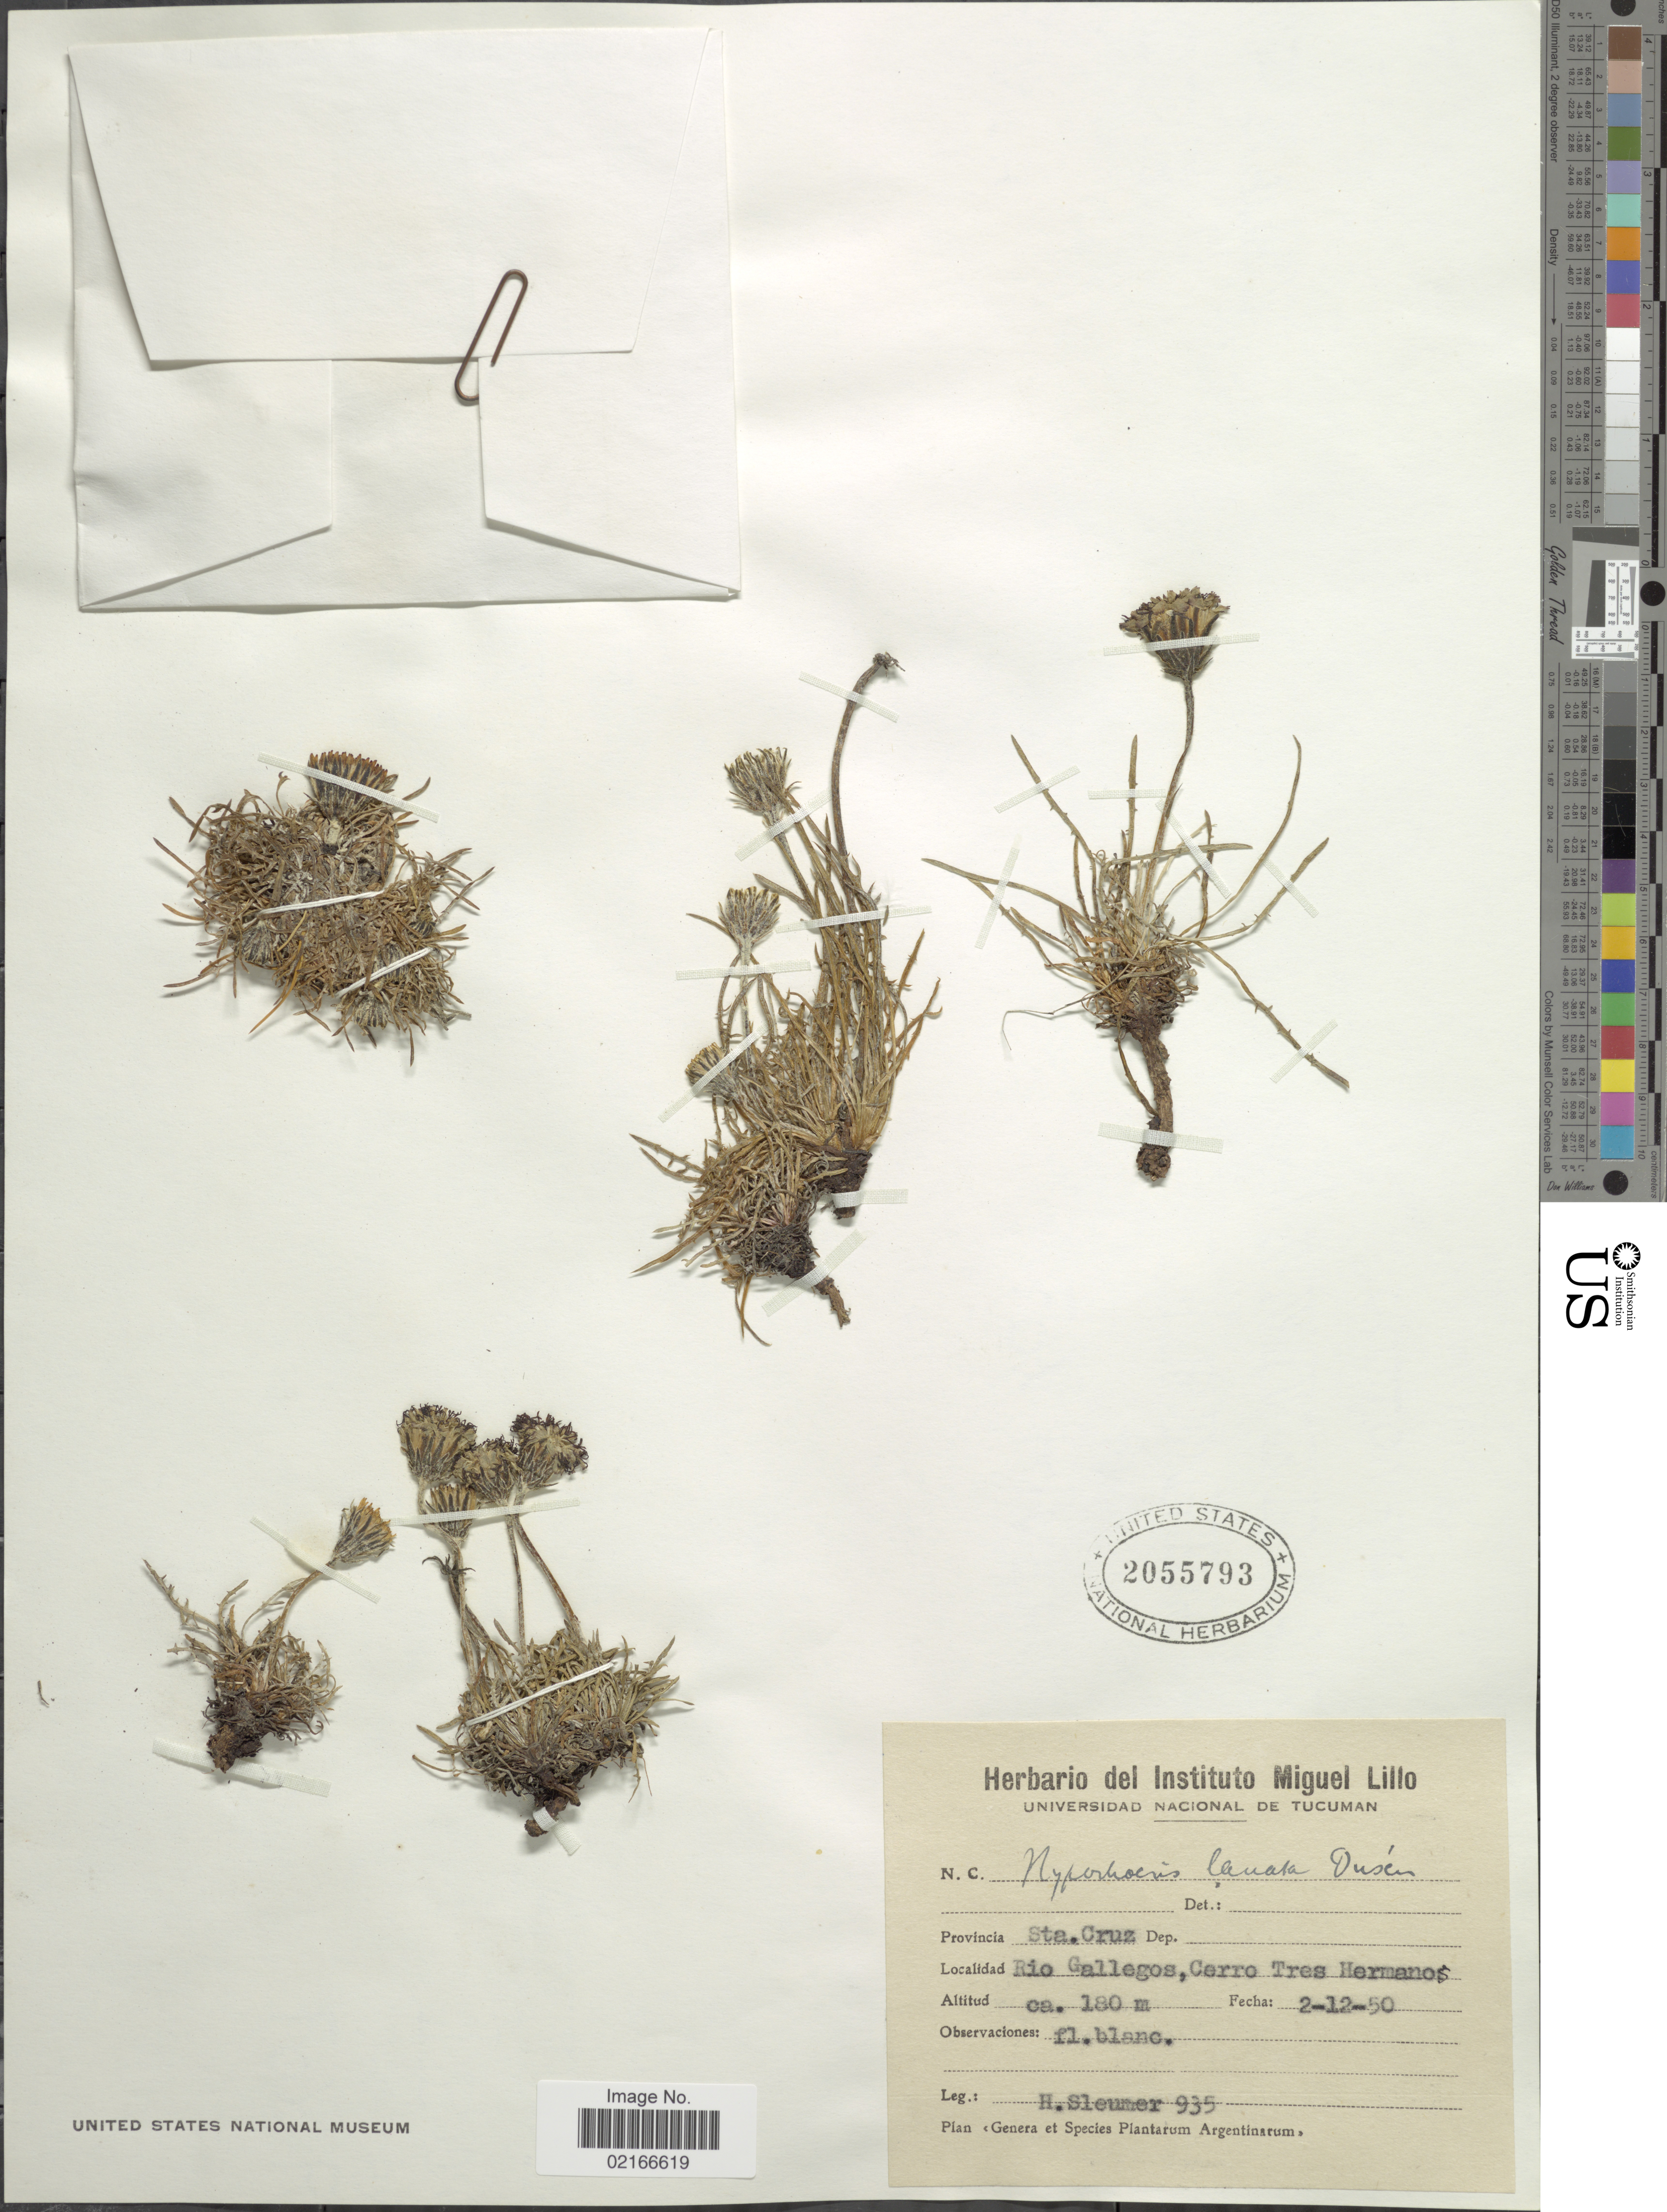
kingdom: Plantae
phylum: Tracheophyta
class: Magnoliopsida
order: Asterales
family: Asteraceae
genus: Hypochaeris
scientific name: Hypochaeris incana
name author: (Hook. & Arn.) Macloskie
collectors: H. O. Sleumer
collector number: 935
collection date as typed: Transcribed d/m/y: 2/12/50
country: Argentina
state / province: Santa Cruz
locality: Rio Gallegos, Cerro Tres Hermanos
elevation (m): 180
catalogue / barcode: US 2055793